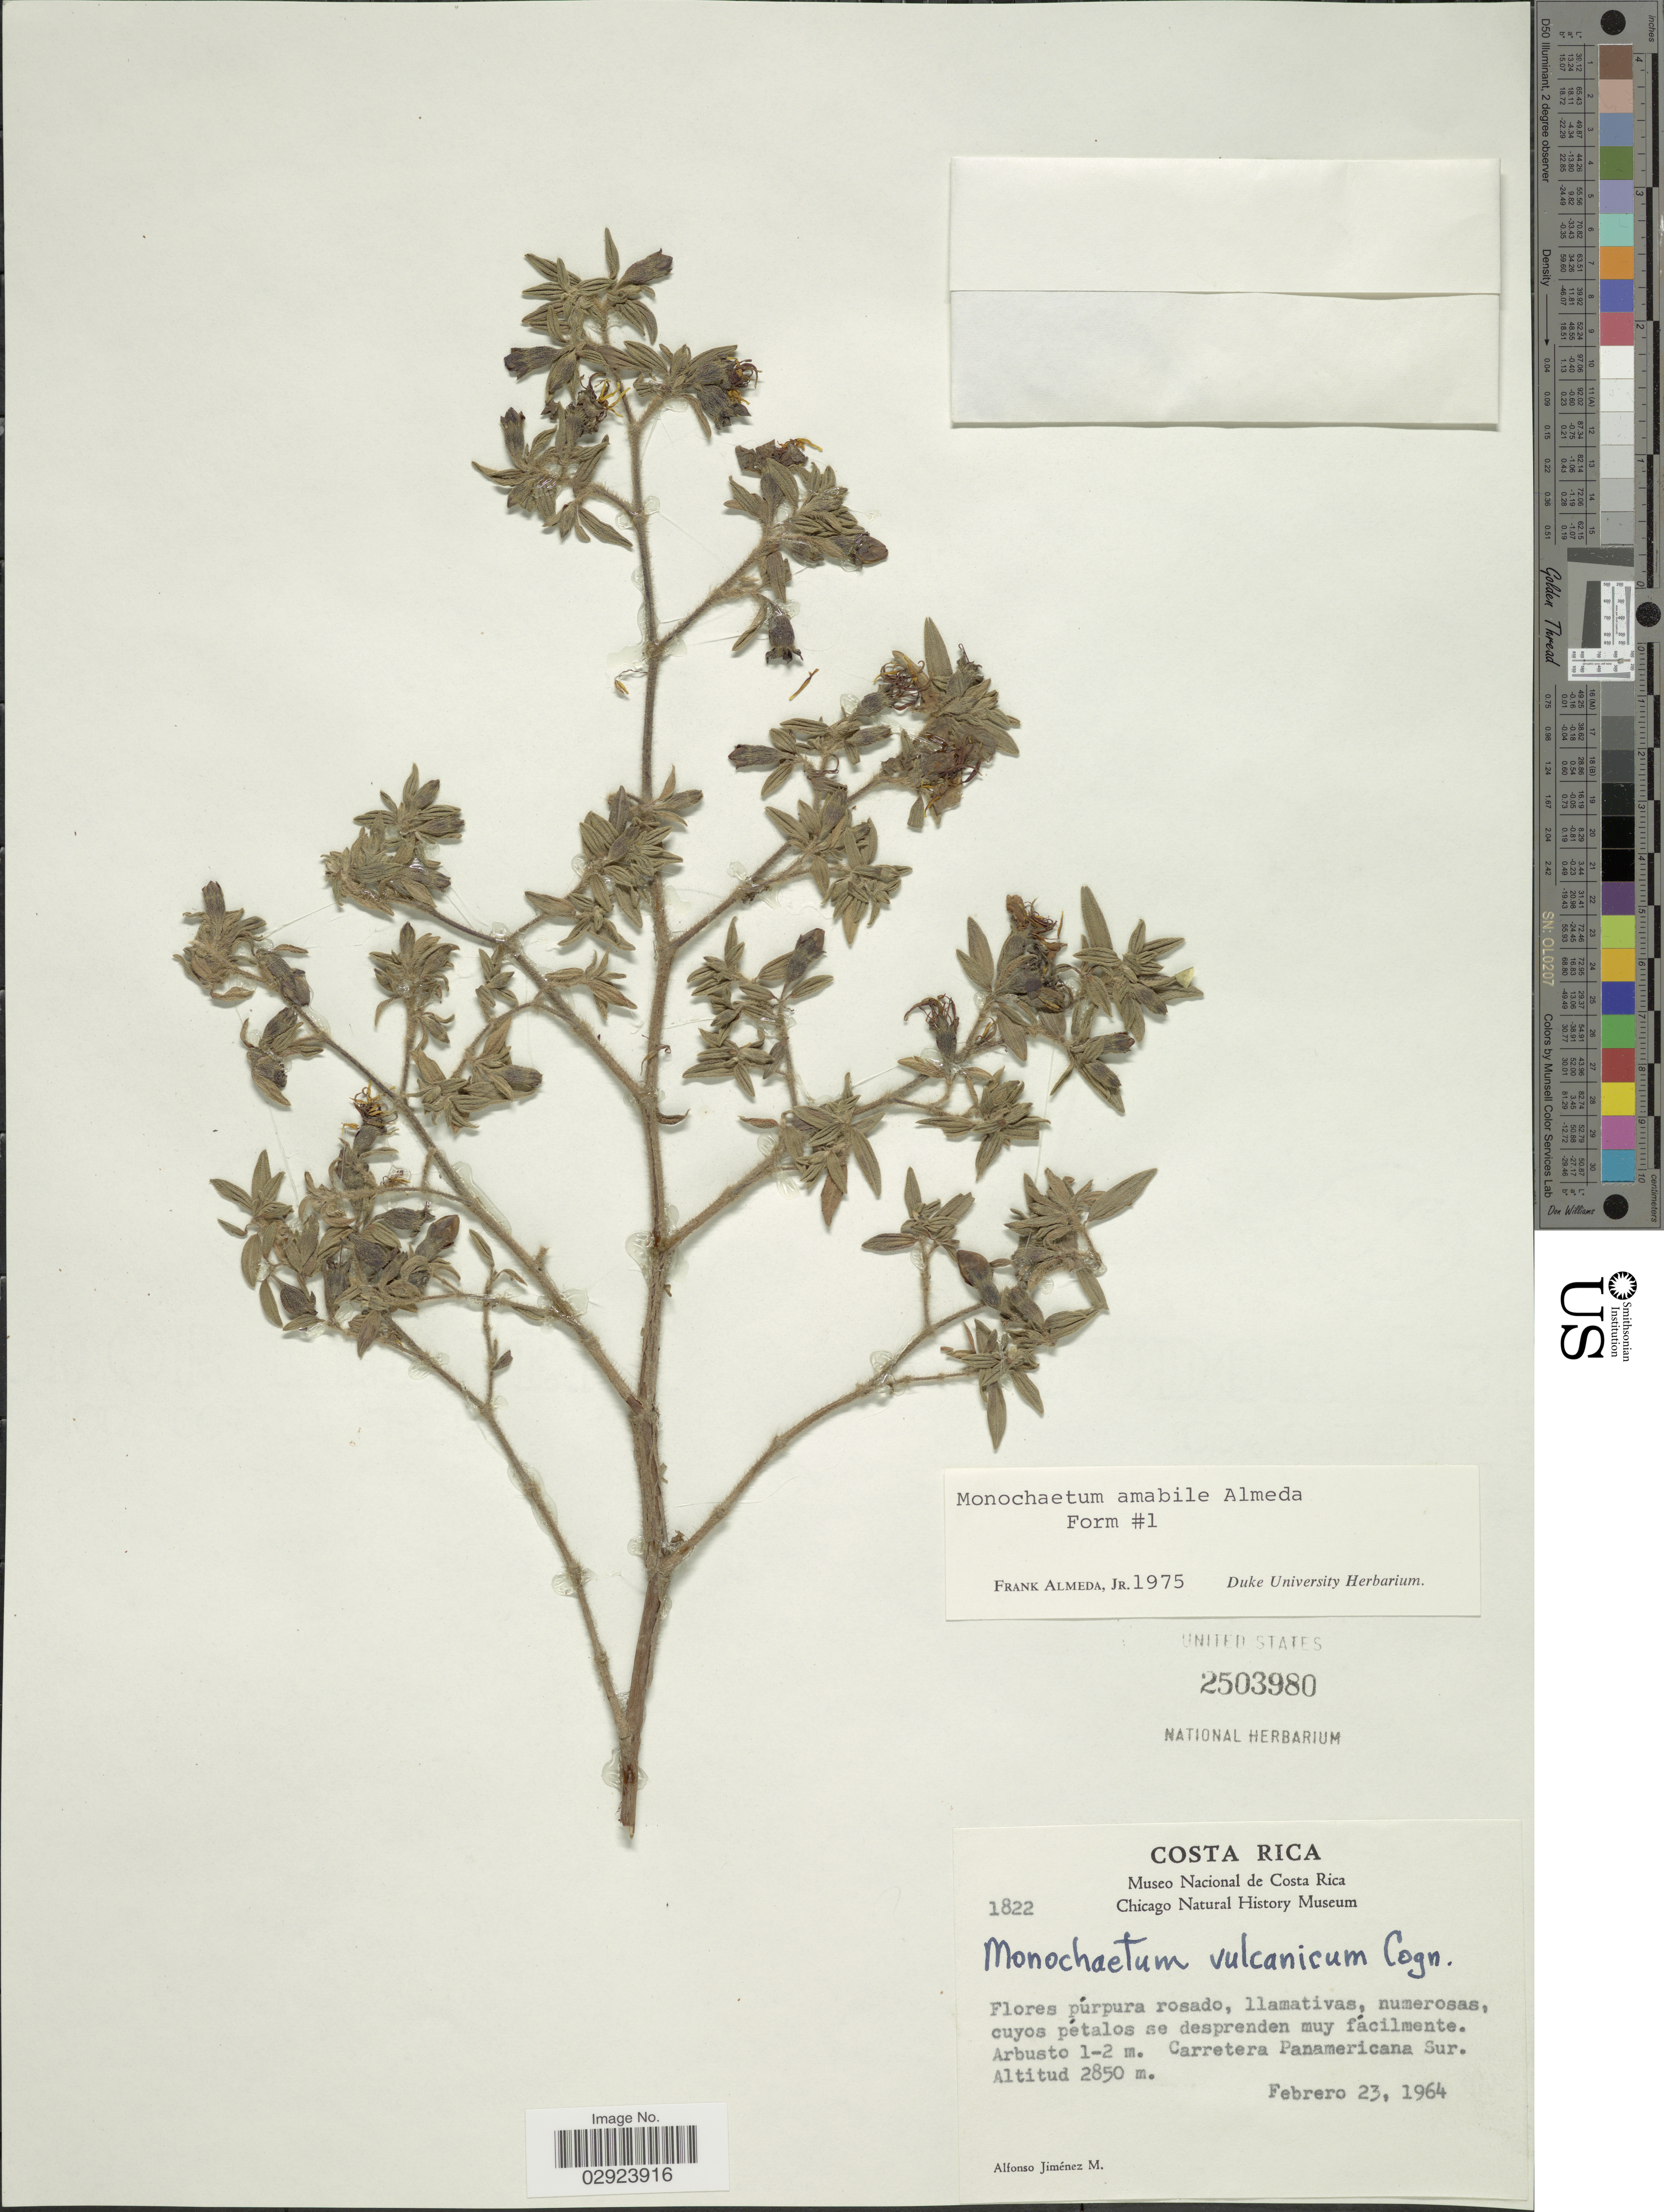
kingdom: Plantae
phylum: Tracheophyta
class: Magnoliopsida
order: Myrtales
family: Melastomataceae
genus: Monochaetum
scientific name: Monochaetum amabile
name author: Almeda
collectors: A. Jimenez M.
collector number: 1822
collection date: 1964-02-23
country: Costa Rica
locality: Carretera Panamericana Sur.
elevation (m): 2850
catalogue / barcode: US 2503980